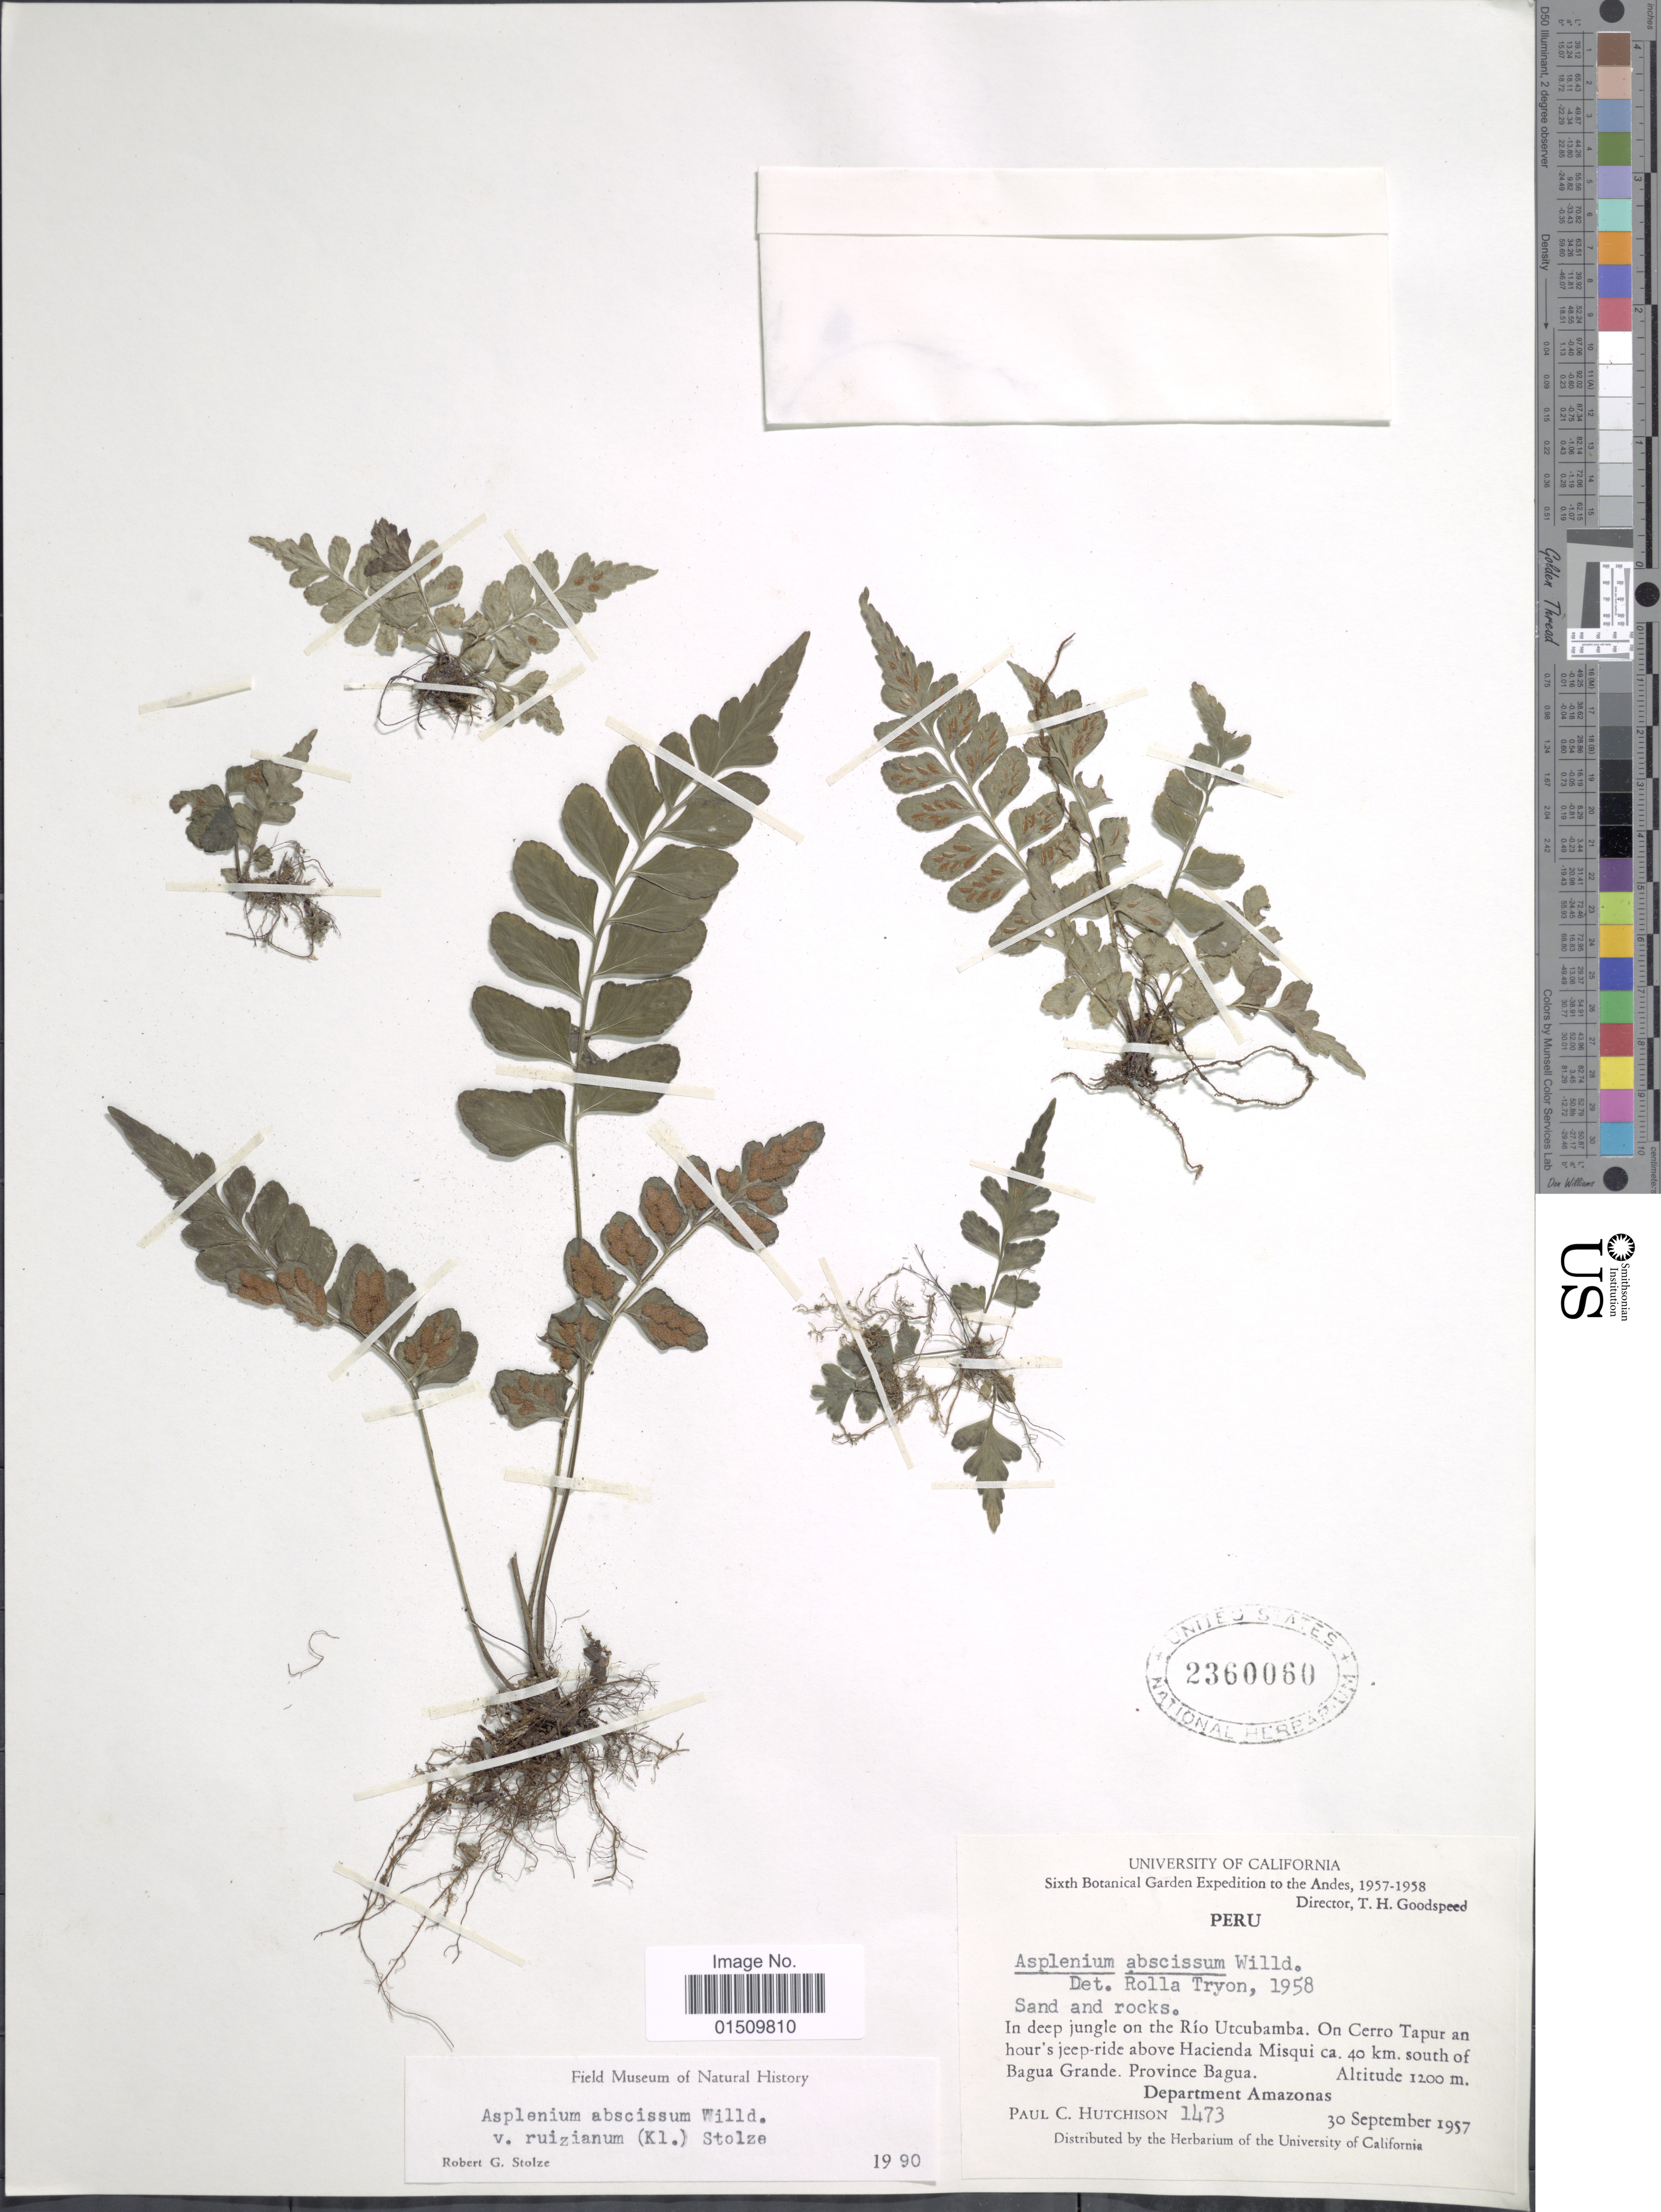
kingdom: Plantae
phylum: Tracheophyta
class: Polypodiopsida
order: Polypodiales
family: Aspleniaceae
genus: Asplenium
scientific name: Asplenium abscissum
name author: Willd.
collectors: P. C. Hutchison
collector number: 1473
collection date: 1957-09-30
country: Peru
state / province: Amazonas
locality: Peru, in deep jungle on the Rio Utcubamba. On Cerro Tapur an hour's jeep-ride above Haciende Misqui ca. 40 km.south of Bagua Grande. Province Bagua, Department Amazonas.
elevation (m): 1200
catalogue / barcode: US 2360060